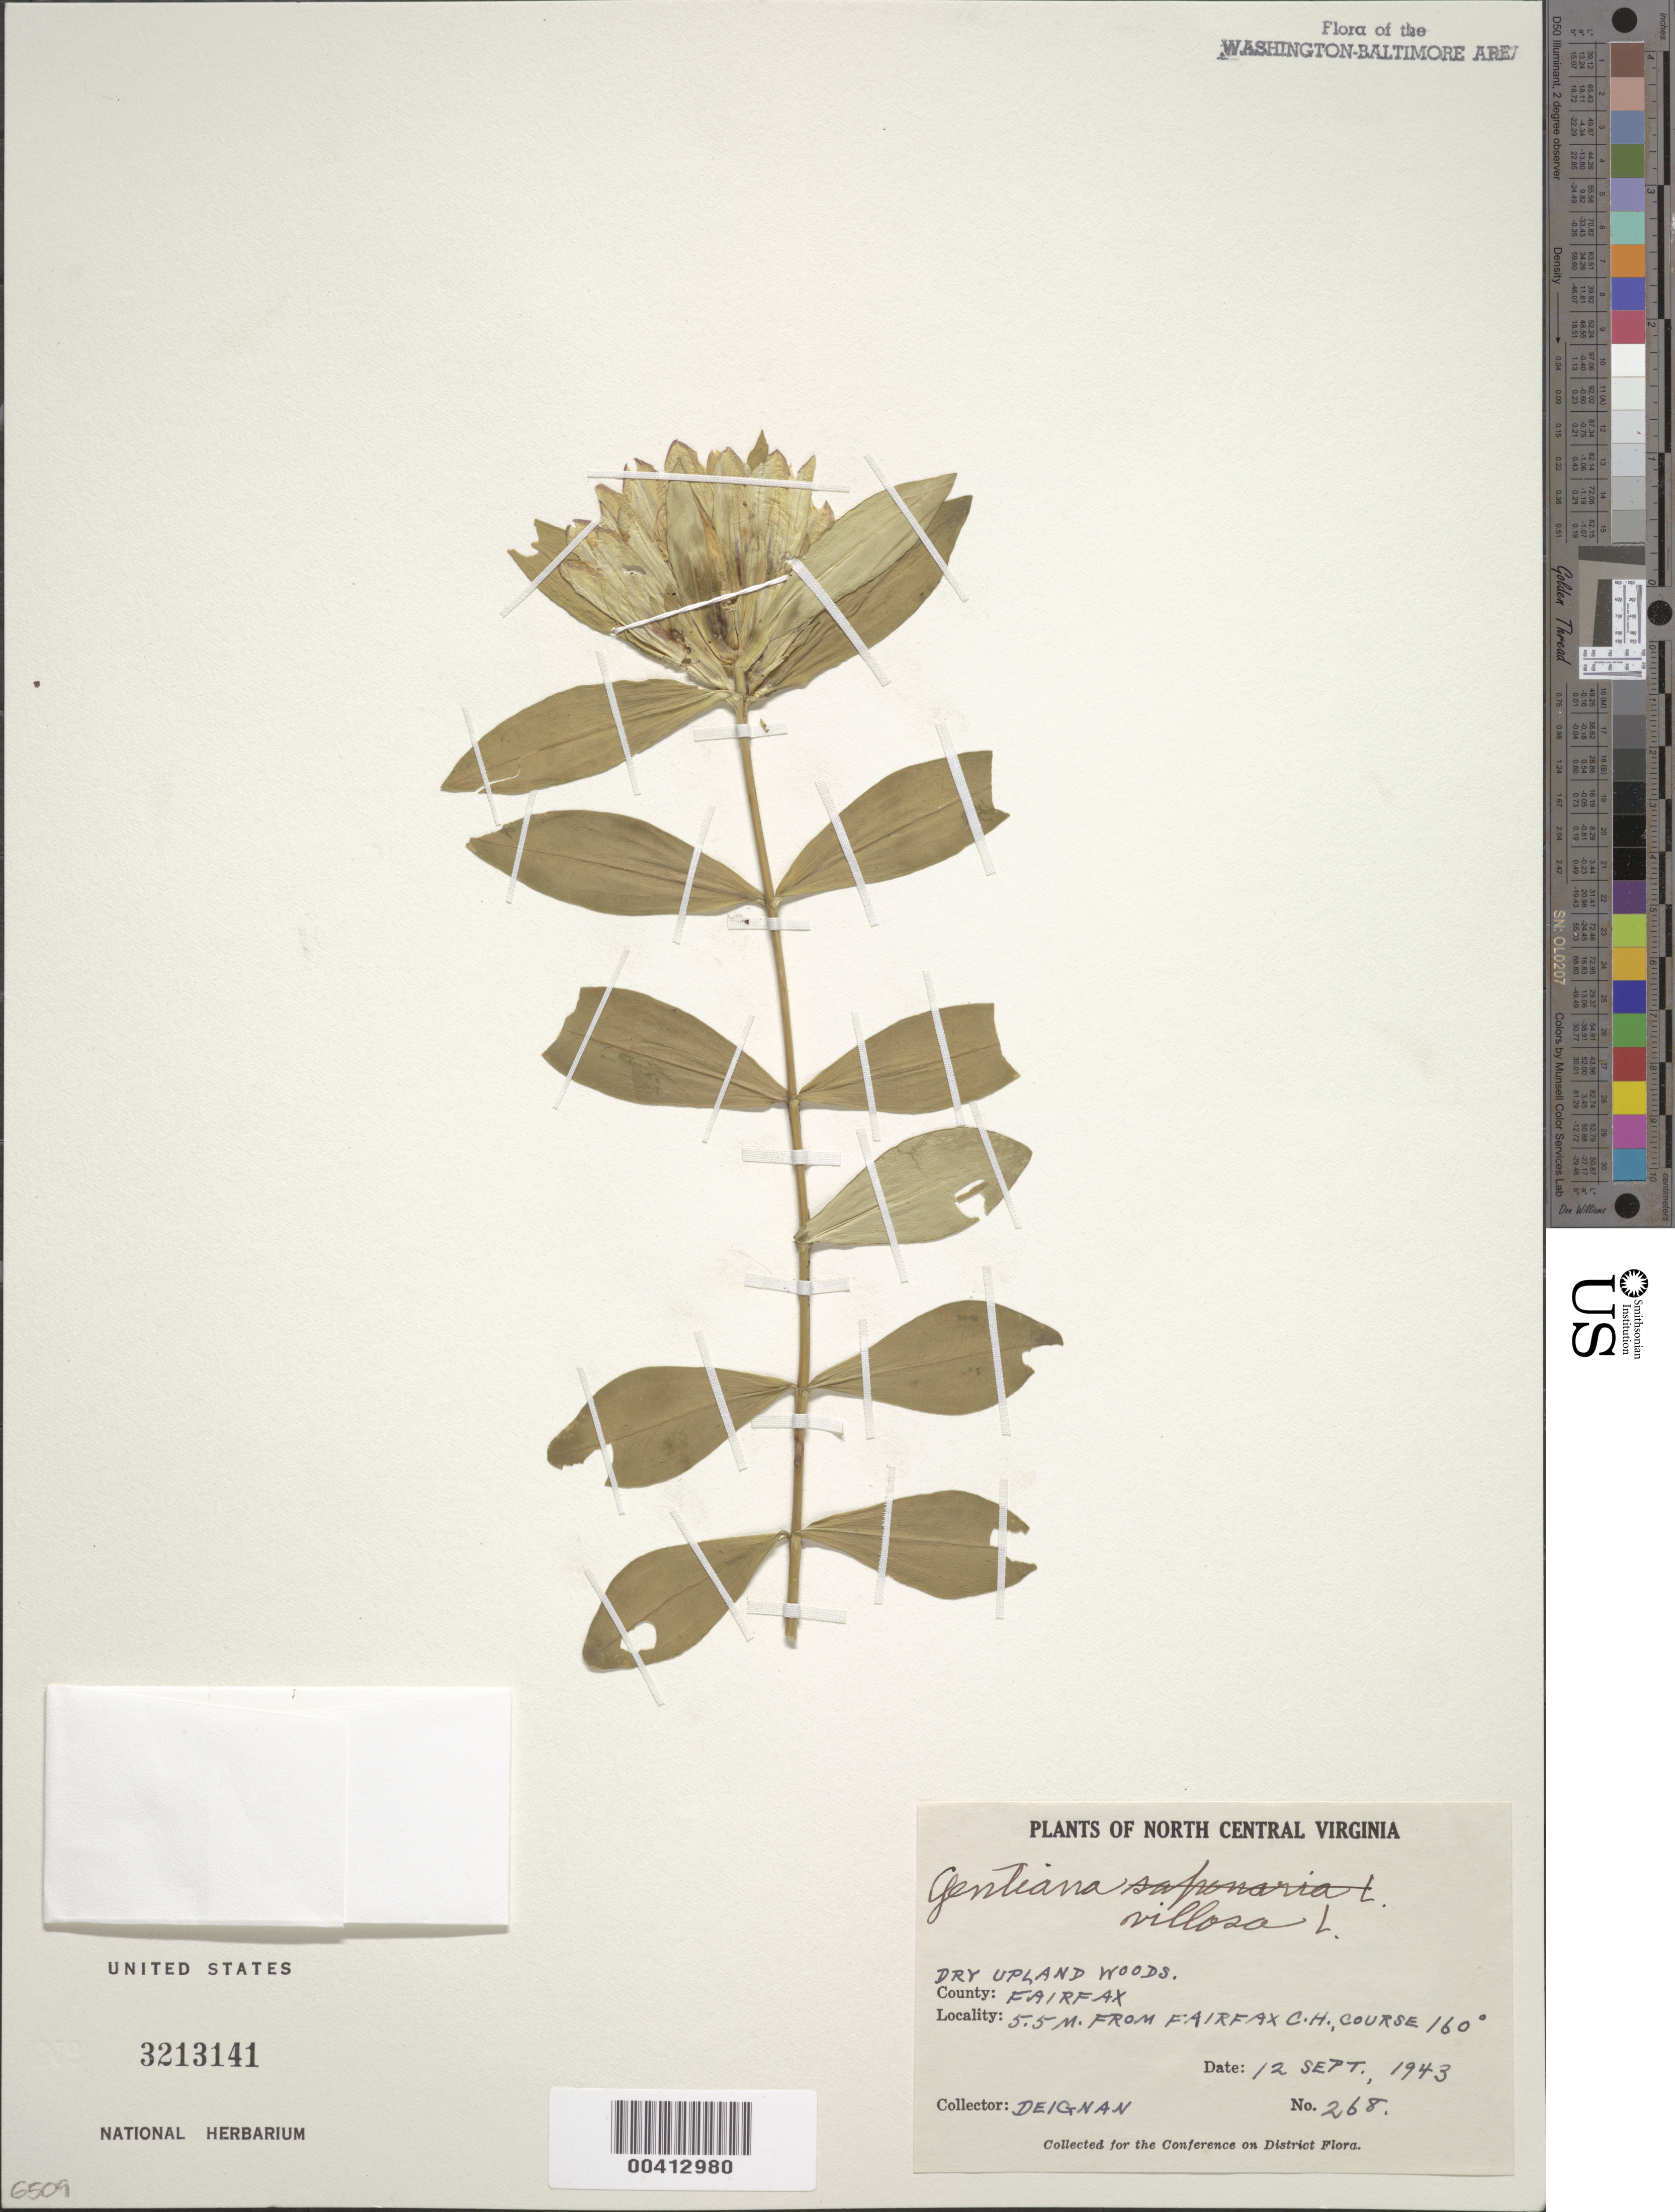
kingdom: Plantae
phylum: Tracheophyta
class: Magnoliopsida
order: Gentianales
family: Gentianaceae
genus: Gentiana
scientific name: Gentiana villosa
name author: L.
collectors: H. Deignan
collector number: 268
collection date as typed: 12 Sep 1943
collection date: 1943-09-12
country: United States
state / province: Virginia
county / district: Fairfax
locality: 5.5 mi. from Fairfax County Courthouse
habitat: Dry upland woods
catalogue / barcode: US 3212141